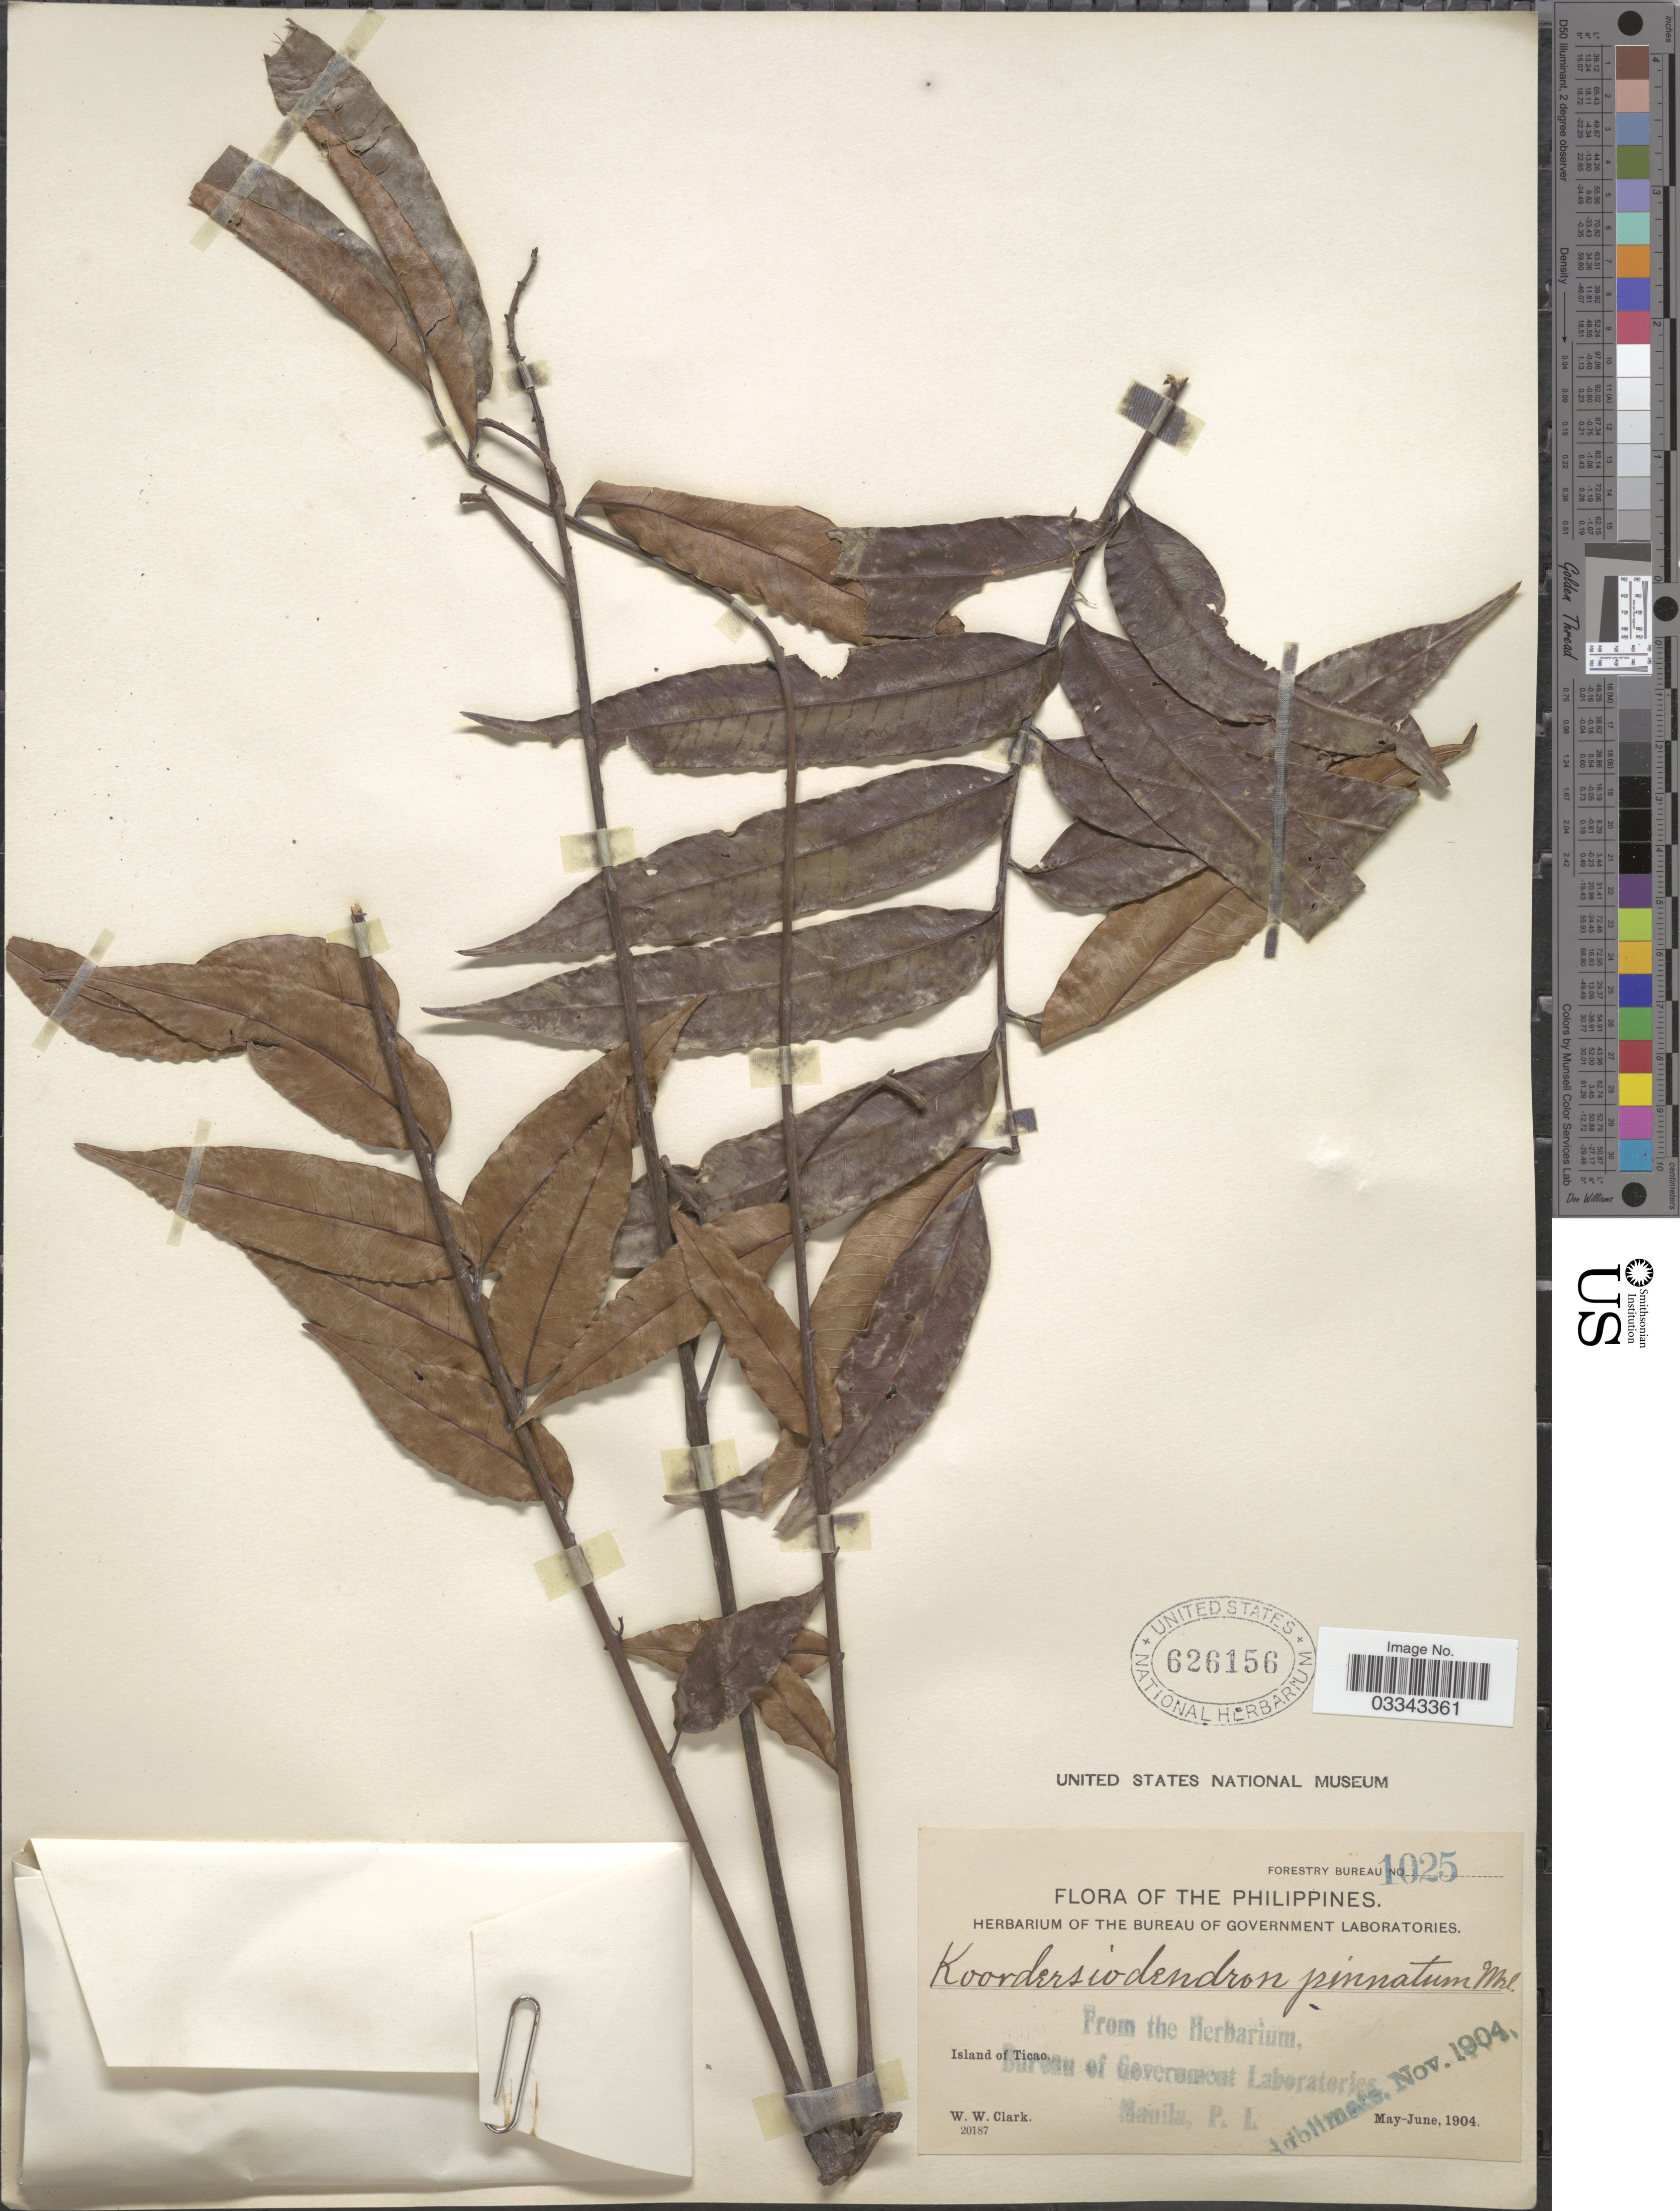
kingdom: Plantae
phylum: Tracheophyta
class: Magnoliopsida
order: Sapindales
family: Anacardiaceae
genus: Koordersiodendron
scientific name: Koordersiodendron pinnatum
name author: (Blanco) Merr.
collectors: W. W. Clark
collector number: Forestry Bureau 1025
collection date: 1904-05/1904-06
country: Philippines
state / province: Bicol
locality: Island of Ticao.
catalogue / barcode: US 626156